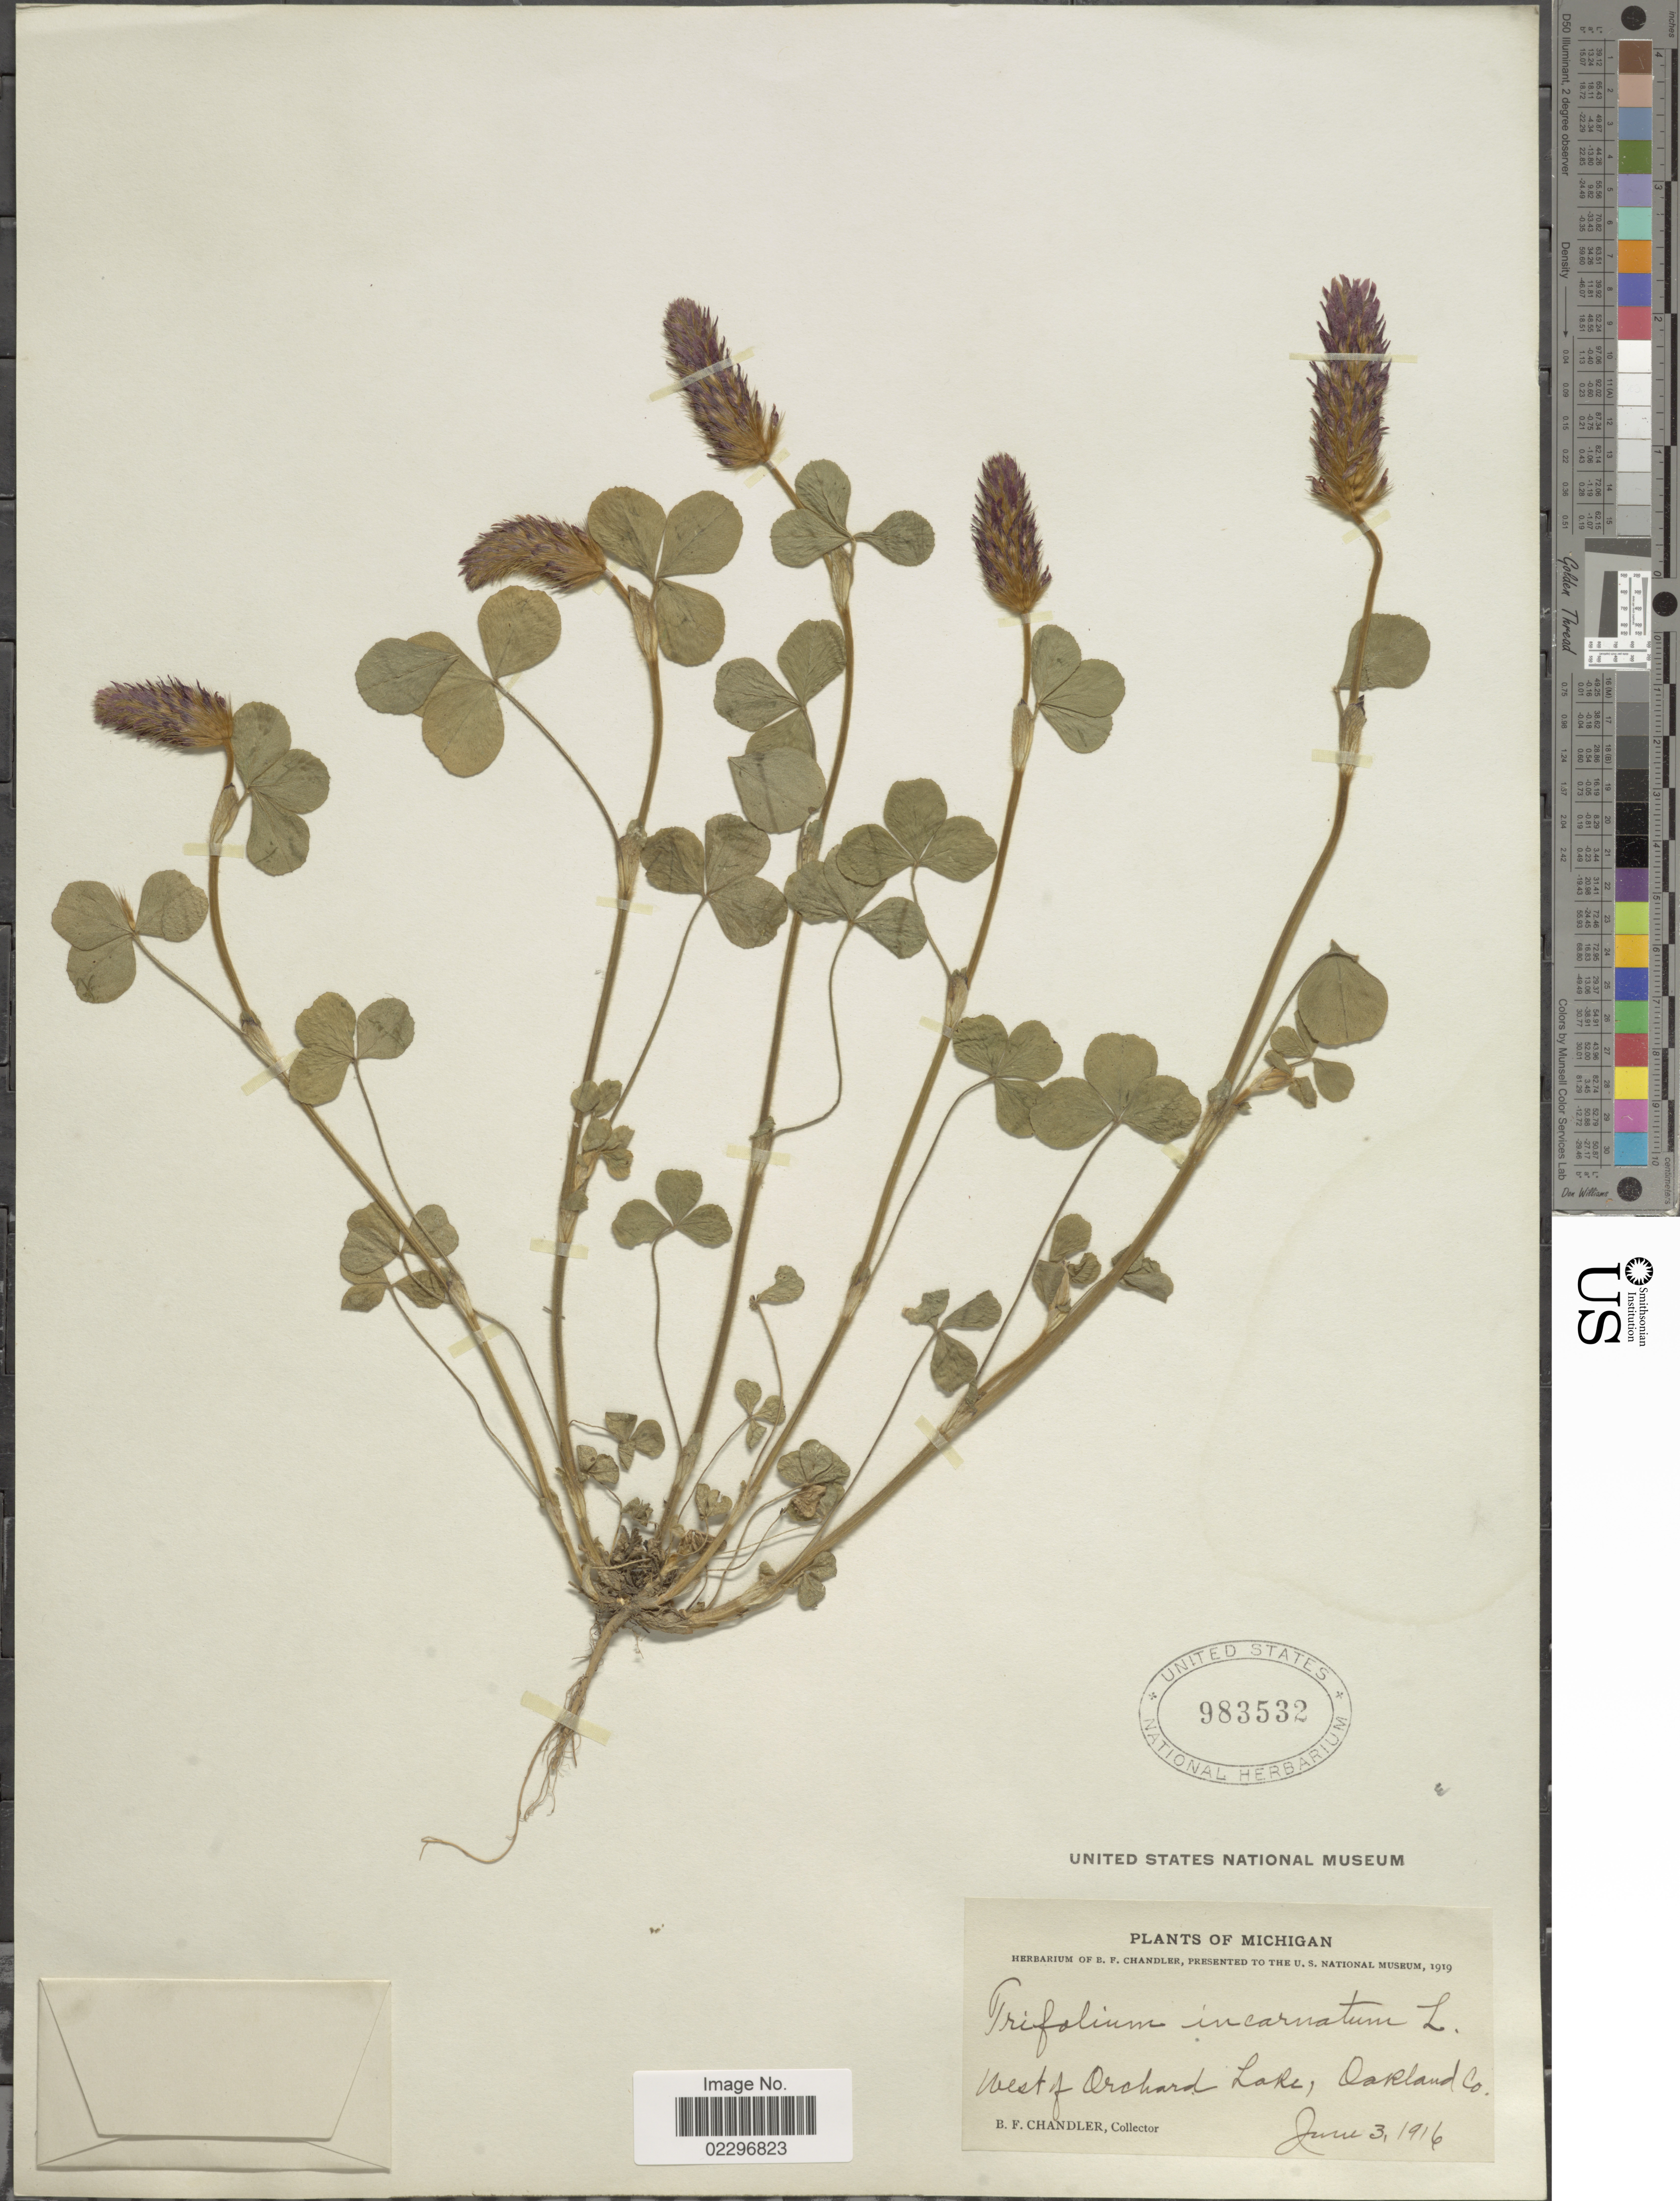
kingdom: Plantae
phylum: Tracheophyta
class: Magnoliopsida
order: Fabales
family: Fabaceae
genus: Trifolium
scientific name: Trifolium incarnatum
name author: L.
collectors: B. F. Chandler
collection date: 1916-06-03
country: United States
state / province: Michigan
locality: West of Orchard Lake, Oakland Co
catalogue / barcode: US 983532